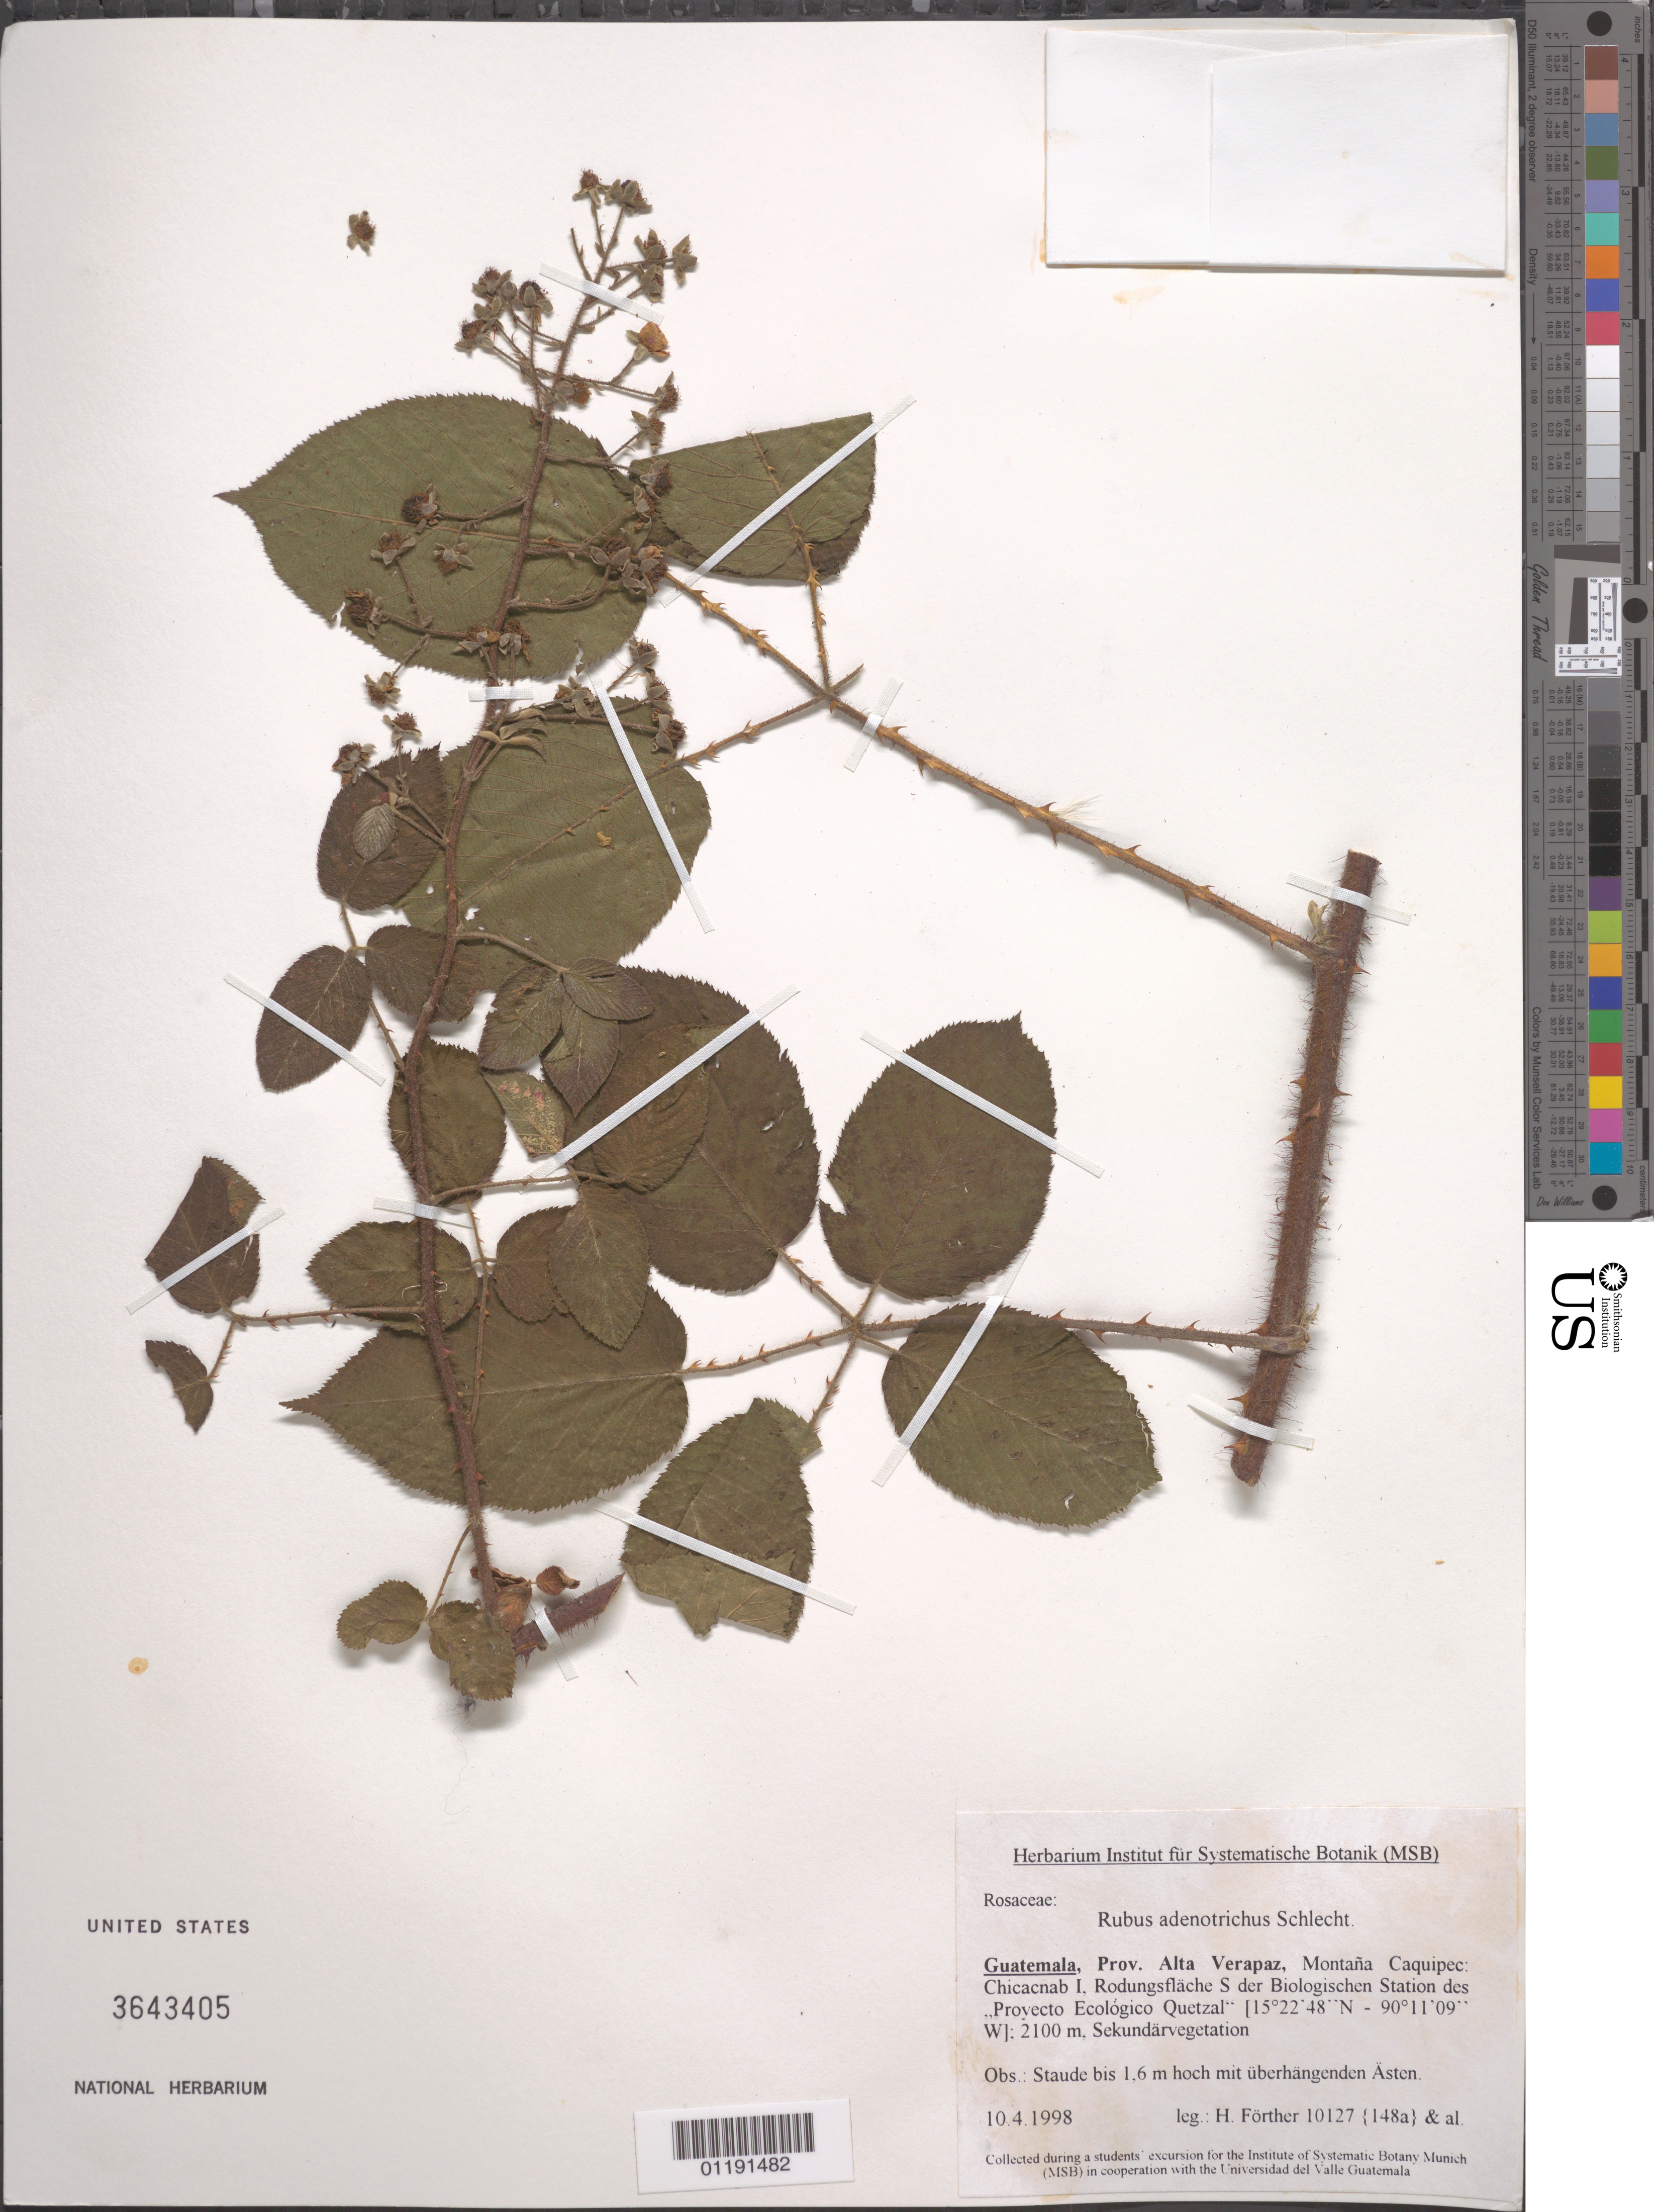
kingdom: Plantae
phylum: Tracheophyta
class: Magnoliopsida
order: Rosales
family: Rosaceae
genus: Rubus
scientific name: Rubus adenotrichos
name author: Schltdl.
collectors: H. Fôrther et al.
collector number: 10127 {148a}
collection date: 1998-04-10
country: Guatemala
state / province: Alta Verapaz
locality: Montaña Caquipec: Chicacnab I, Clearing area S of the Biological Station the "Proyecto Ecológico Quetzal."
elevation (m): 2100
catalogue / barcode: US 3643405